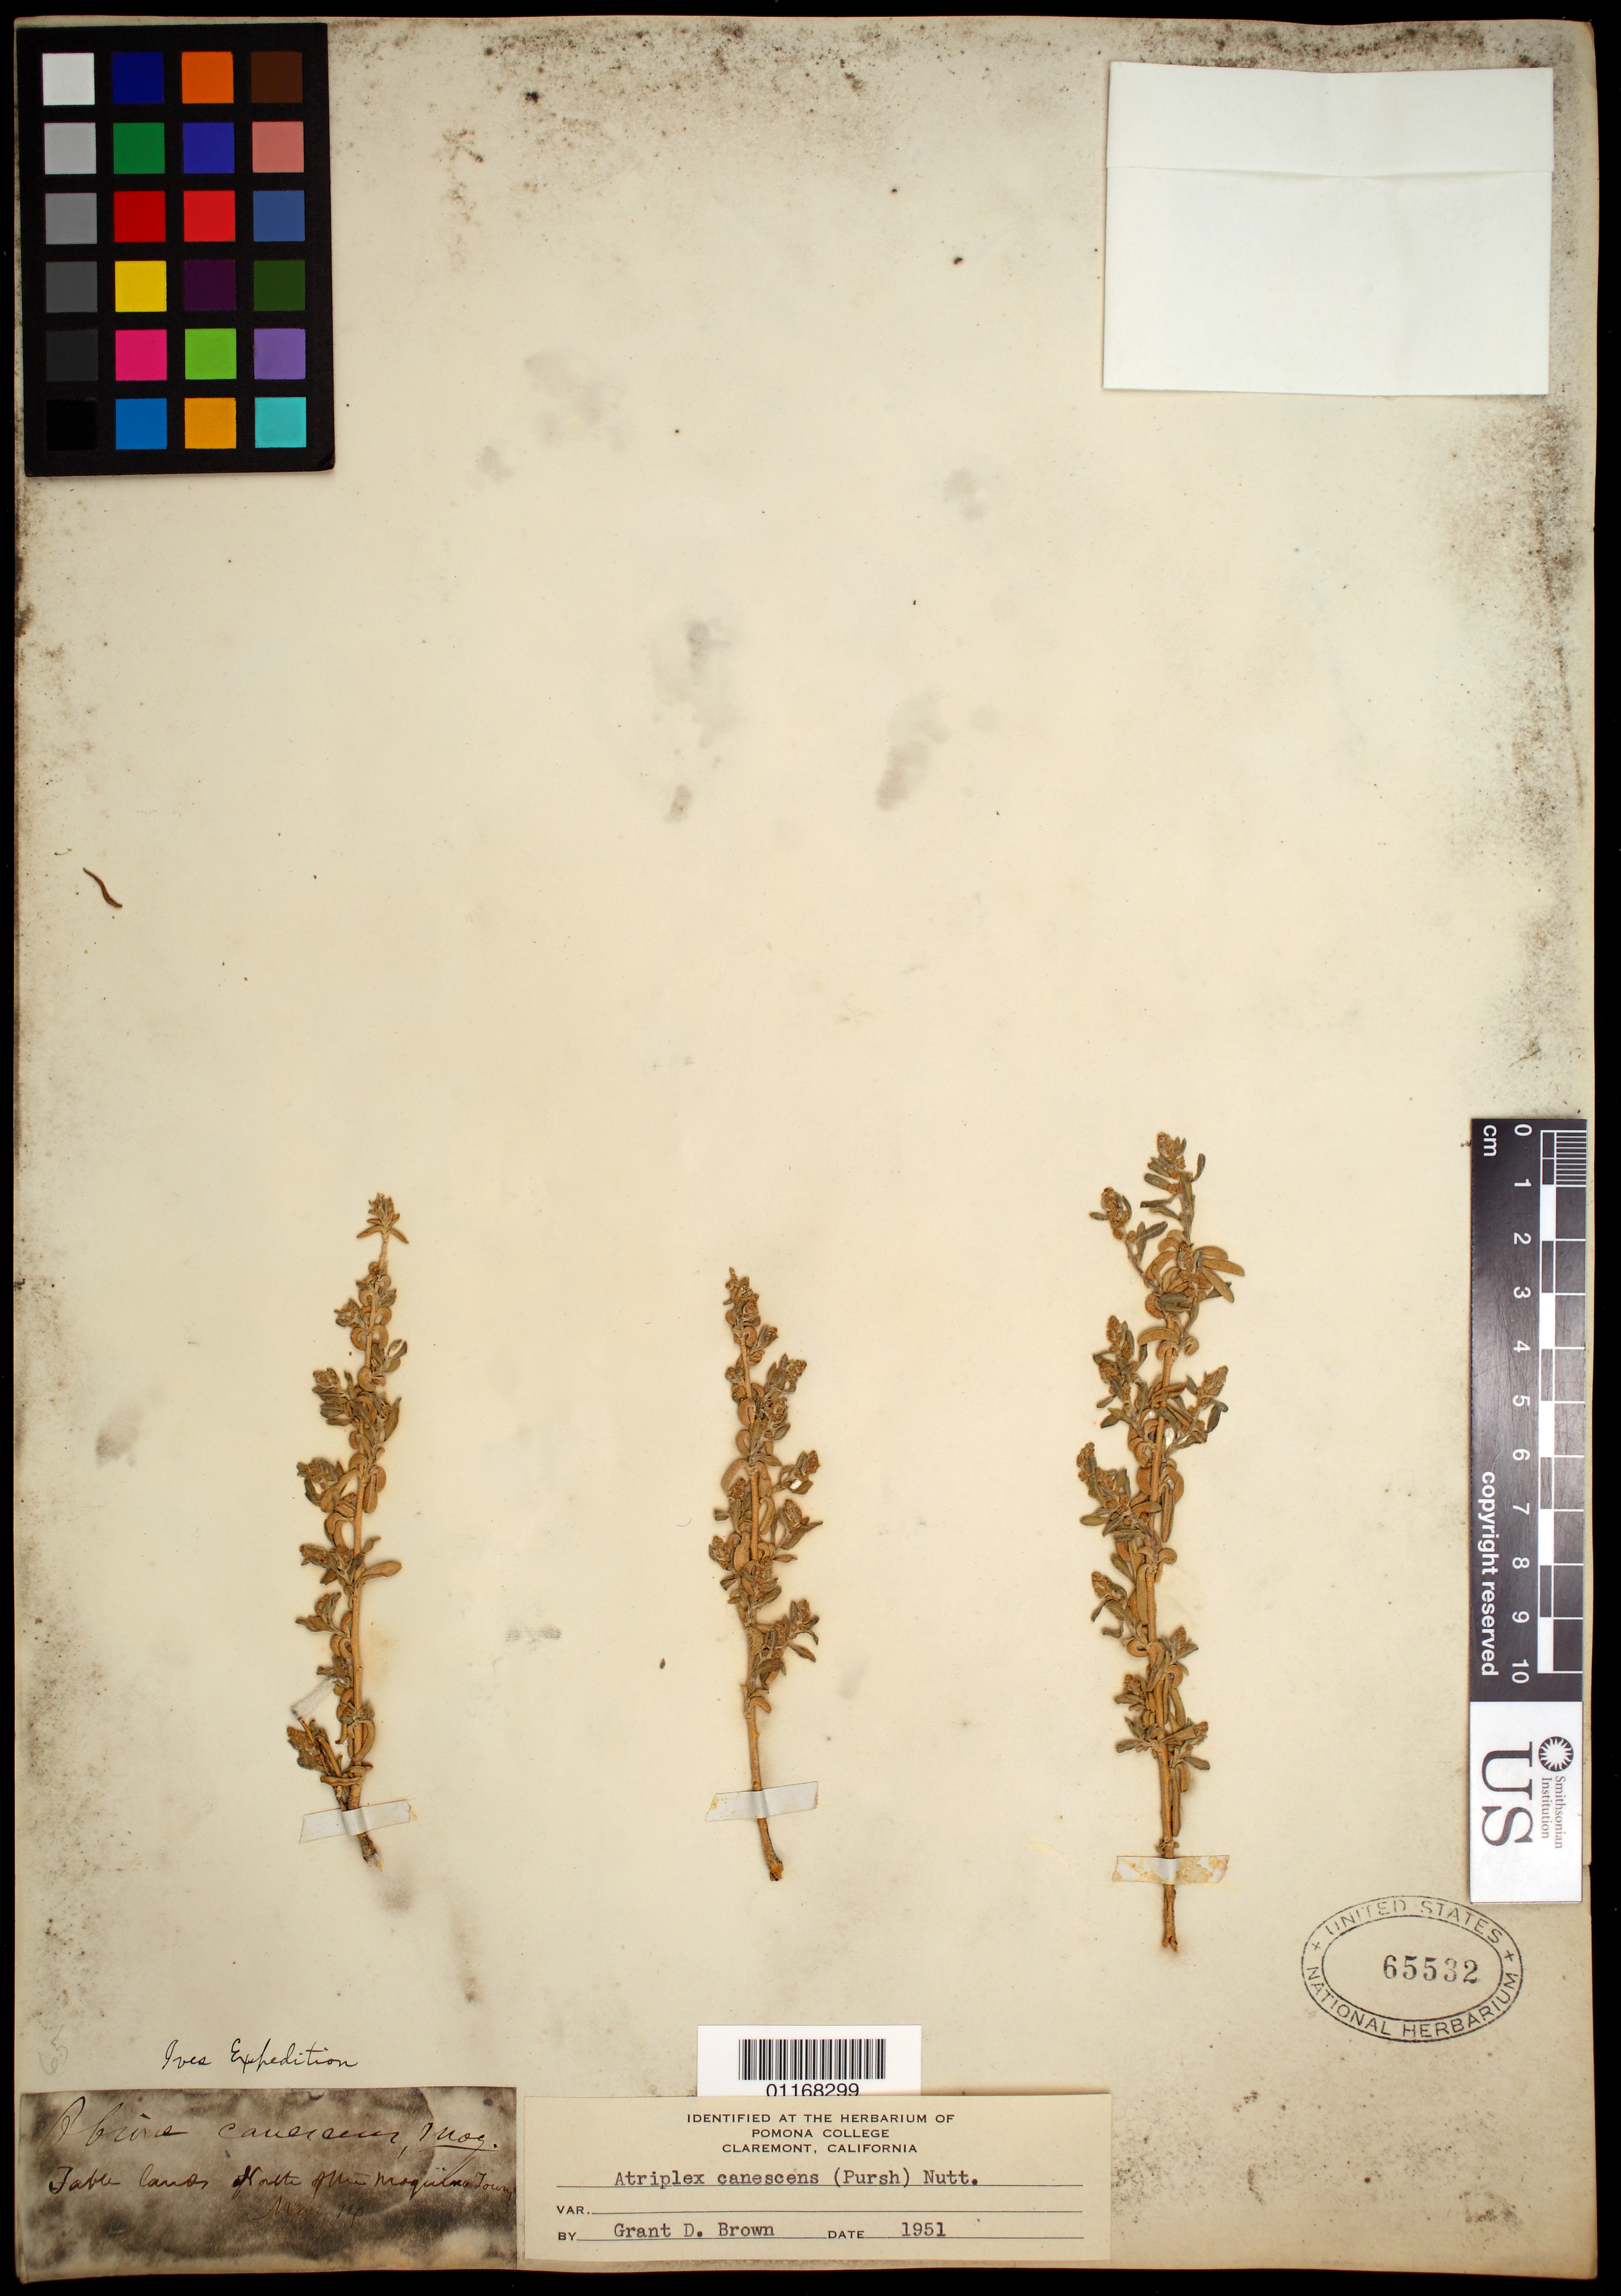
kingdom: Plantae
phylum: Tracheophyta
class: Magnoliopsida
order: Caryophyllales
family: Amaranthaceae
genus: Atriplex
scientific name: Atriplex canescens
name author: (Pursh) Nutt.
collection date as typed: Mar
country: Canada / United States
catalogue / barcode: US 65532